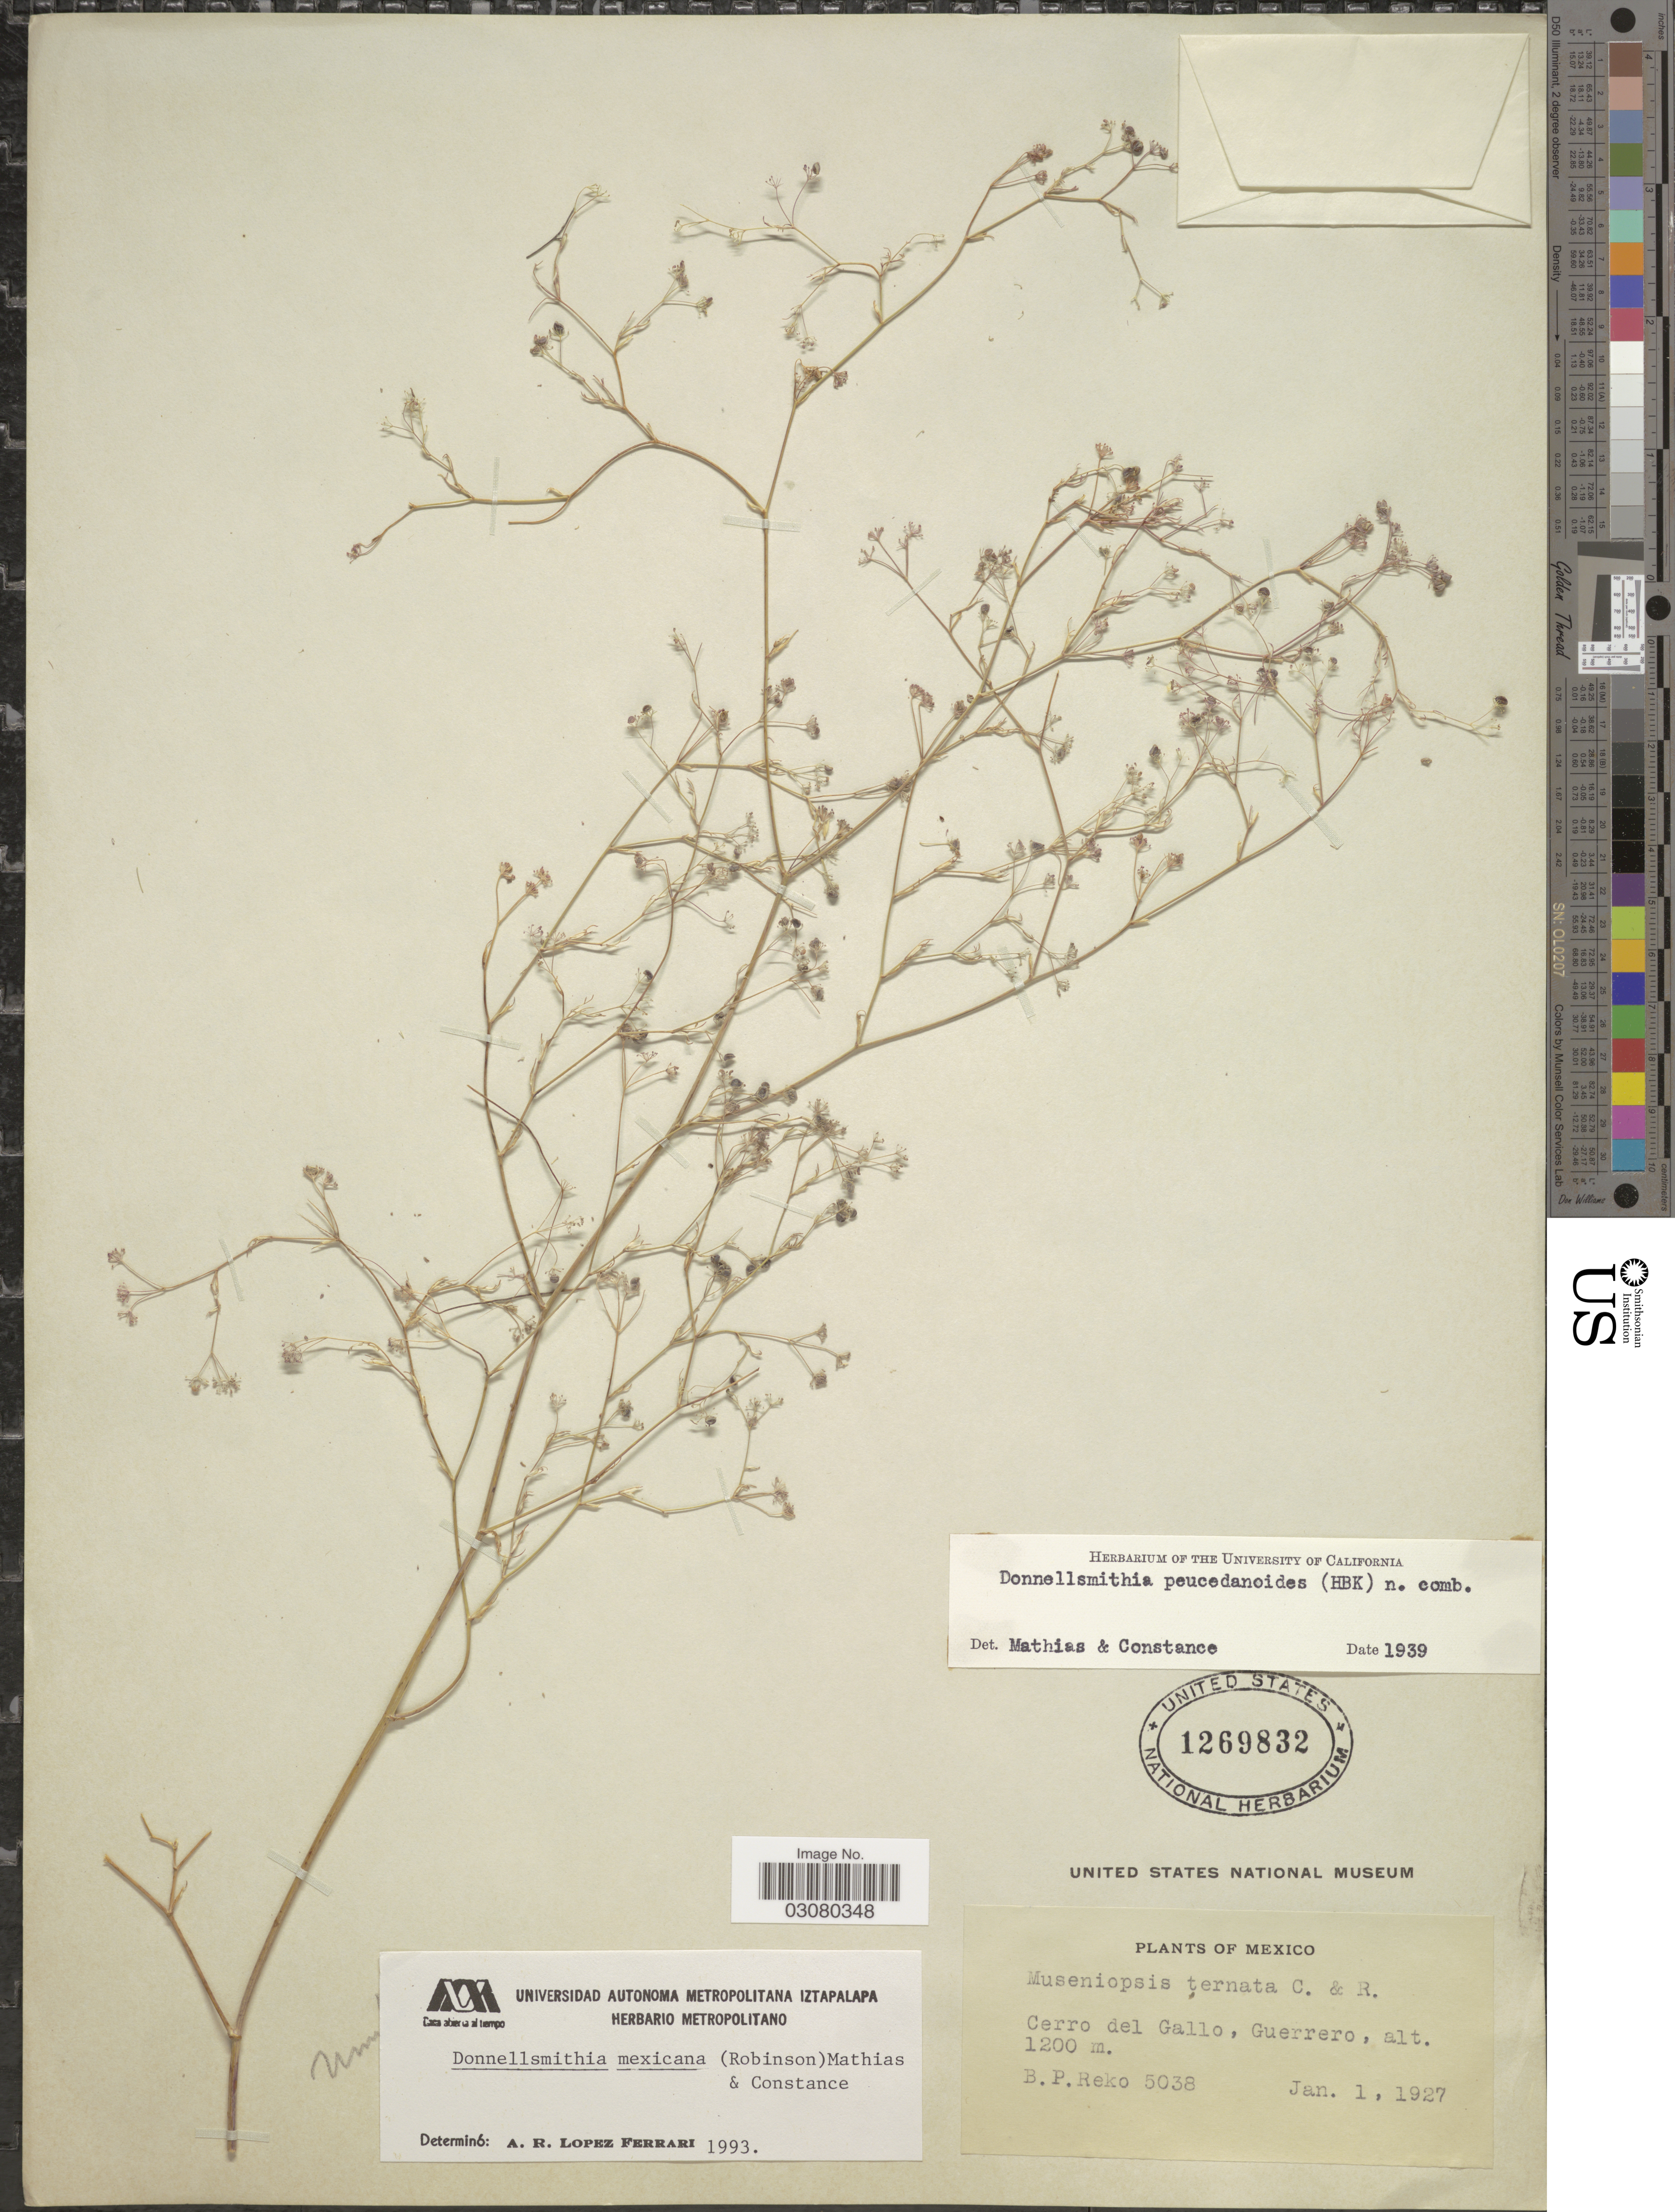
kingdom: Plantae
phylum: Tracheophyta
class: Magnoliopsida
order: Apiales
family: Apiaceae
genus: Donnellsmithia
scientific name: Donnellsmithia mexicana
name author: (B.L. Rob.) Mathias & Constance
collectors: B. P. Reko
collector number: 5038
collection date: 1927-01-01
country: Mexico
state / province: Guerrero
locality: Cerro del Gallo.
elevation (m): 1200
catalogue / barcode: US 1269832